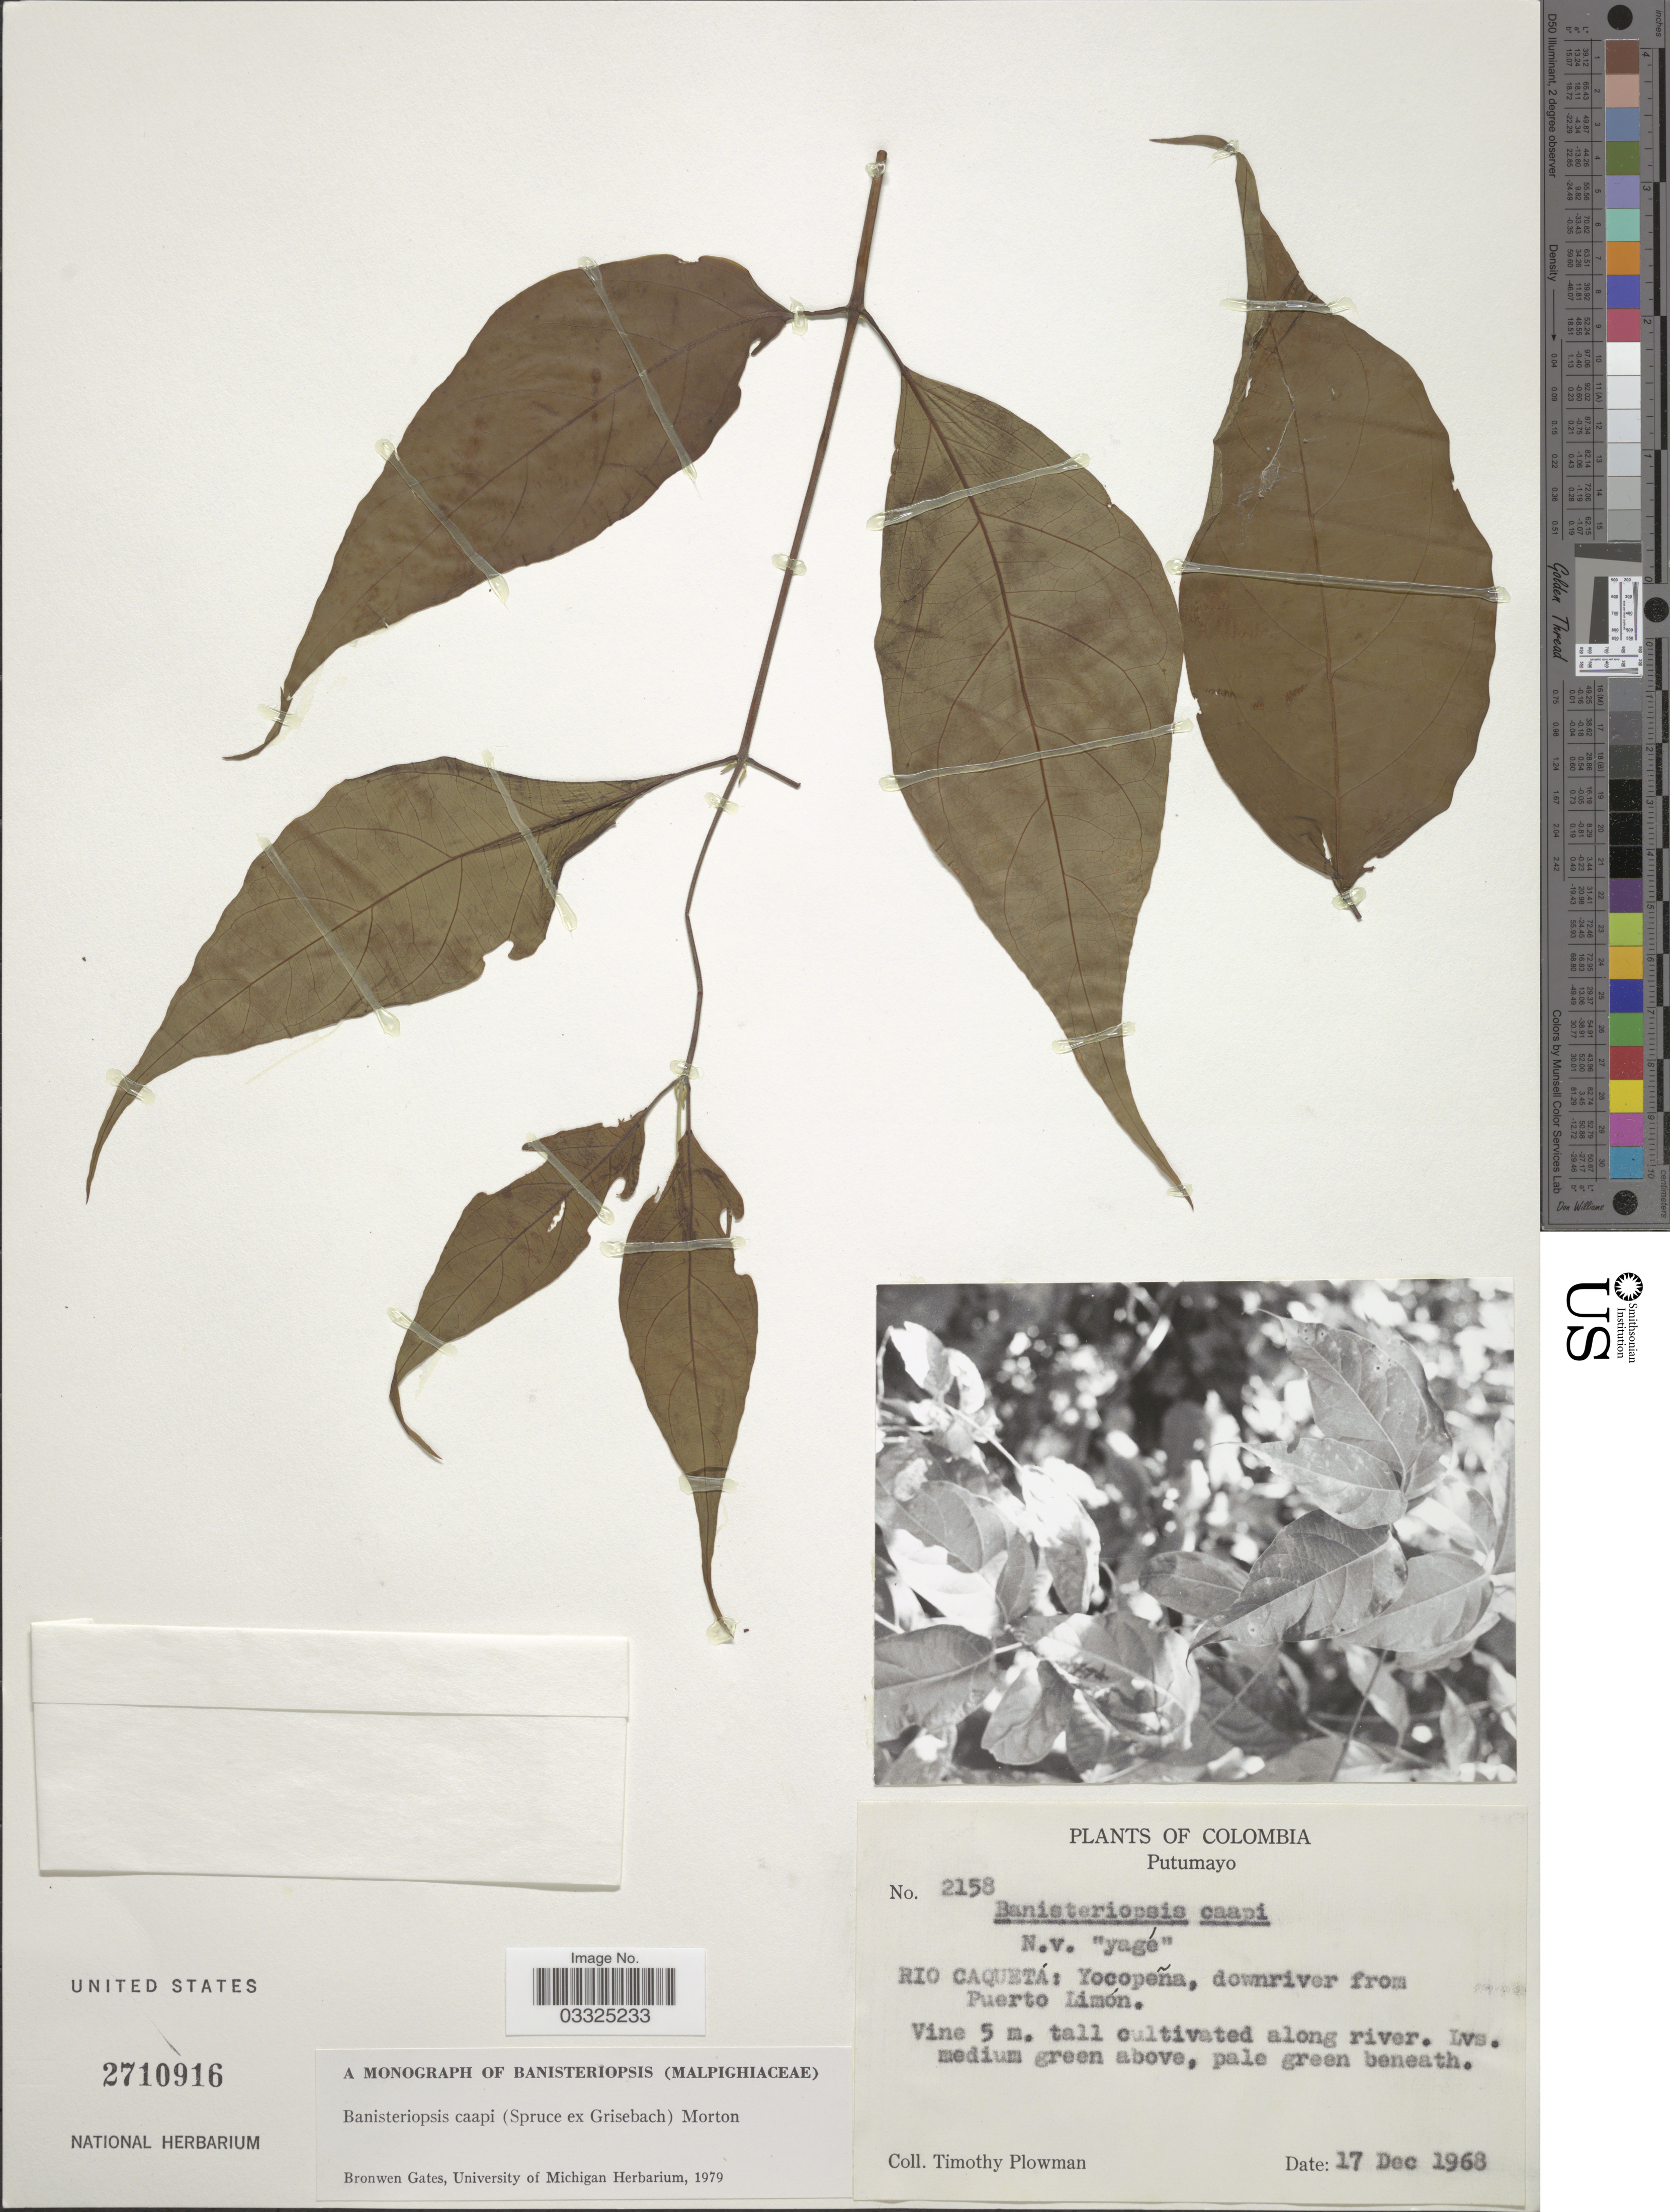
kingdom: Plantae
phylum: Tracheophyta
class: Magnoliopsida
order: Malpighiales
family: Malpighiaceae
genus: Banisteriopsis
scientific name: Banisteriopsis caapi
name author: (Spruce ex Griseb.) C.V. Morton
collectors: T. Plowman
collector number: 2158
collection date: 1968-12-17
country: Colombia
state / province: Putumayo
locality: Rio Caquetá: Yocopeña, downriver from Puerto Limón. Cultivated along river.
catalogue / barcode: US 2710916